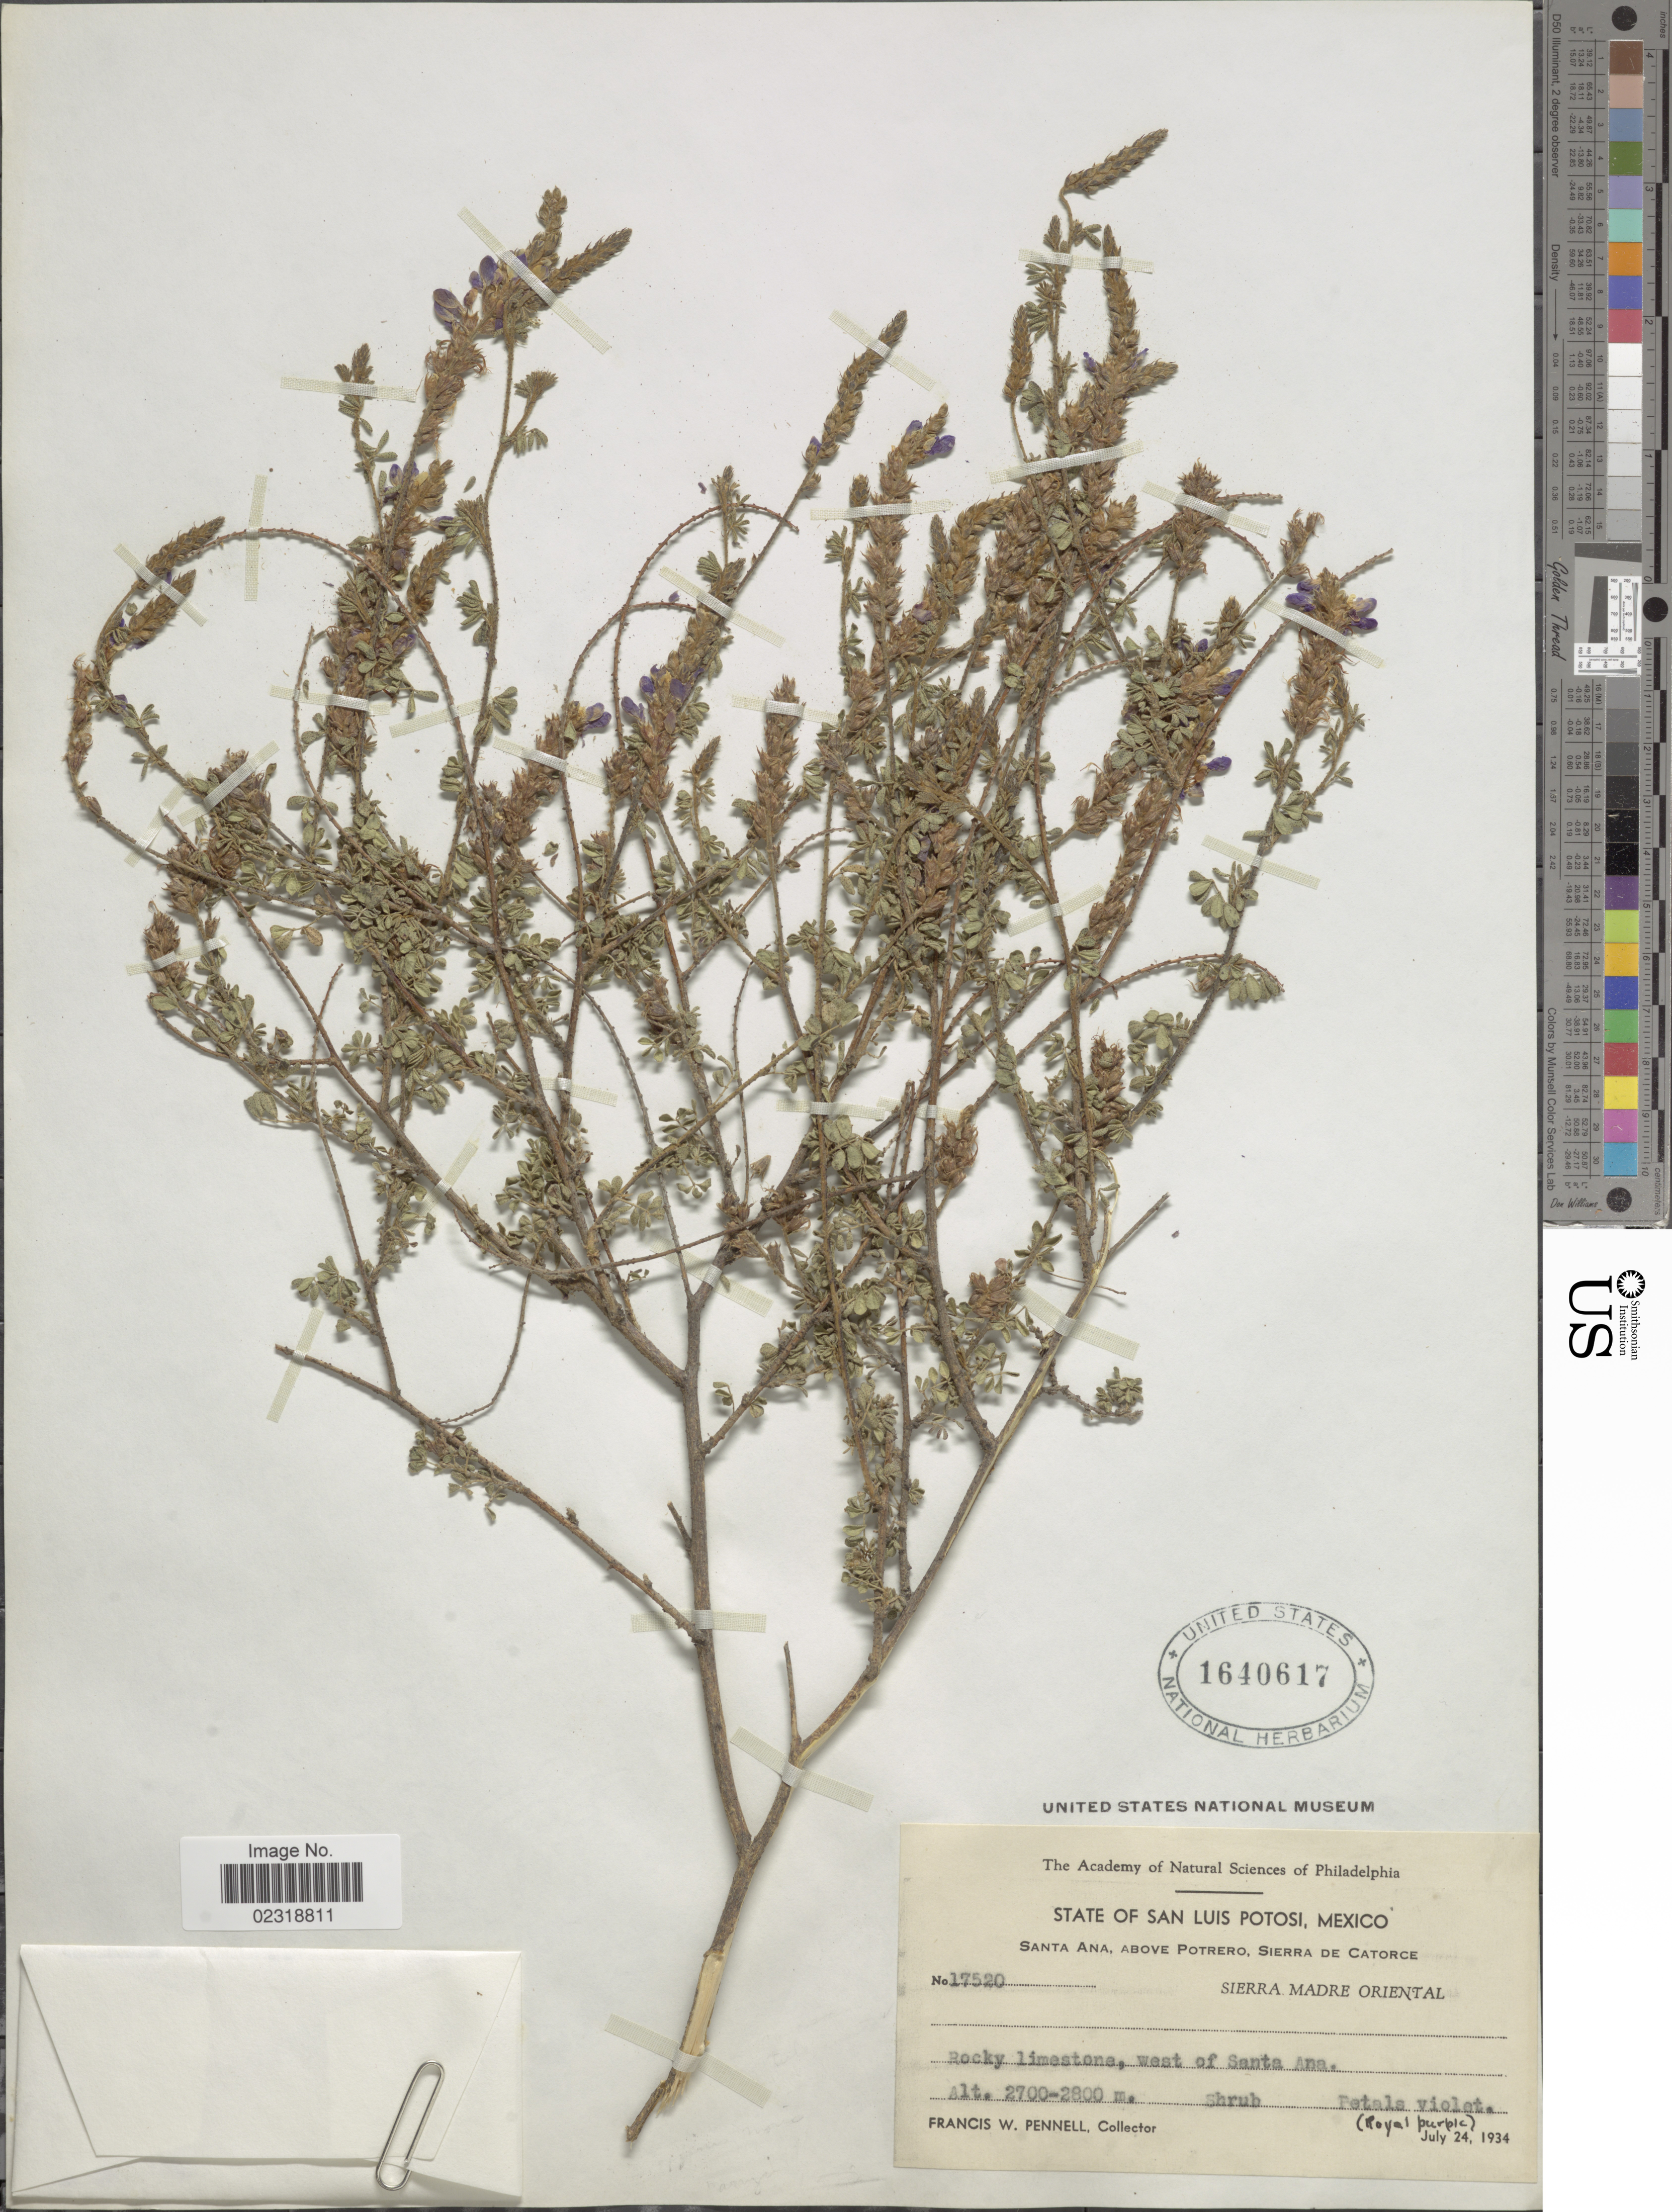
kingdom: Plantae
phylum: Tracheophyta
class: Magnoliopsida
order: Fabales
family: Fabaceae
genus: Dalea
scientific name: Dalea bicolor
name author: Humb. & Bonpl. ex Willd.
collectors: F. W. Pennell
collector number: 17520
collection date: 1934-07-24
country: Mexico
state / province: San Luis Potosí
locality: Santa Ana, above Potrero, Sierra de Catorce, Sierra Madre Oriental, rocky limestone, west of Santa Ana.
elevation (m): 2700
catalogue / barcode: US 1640617